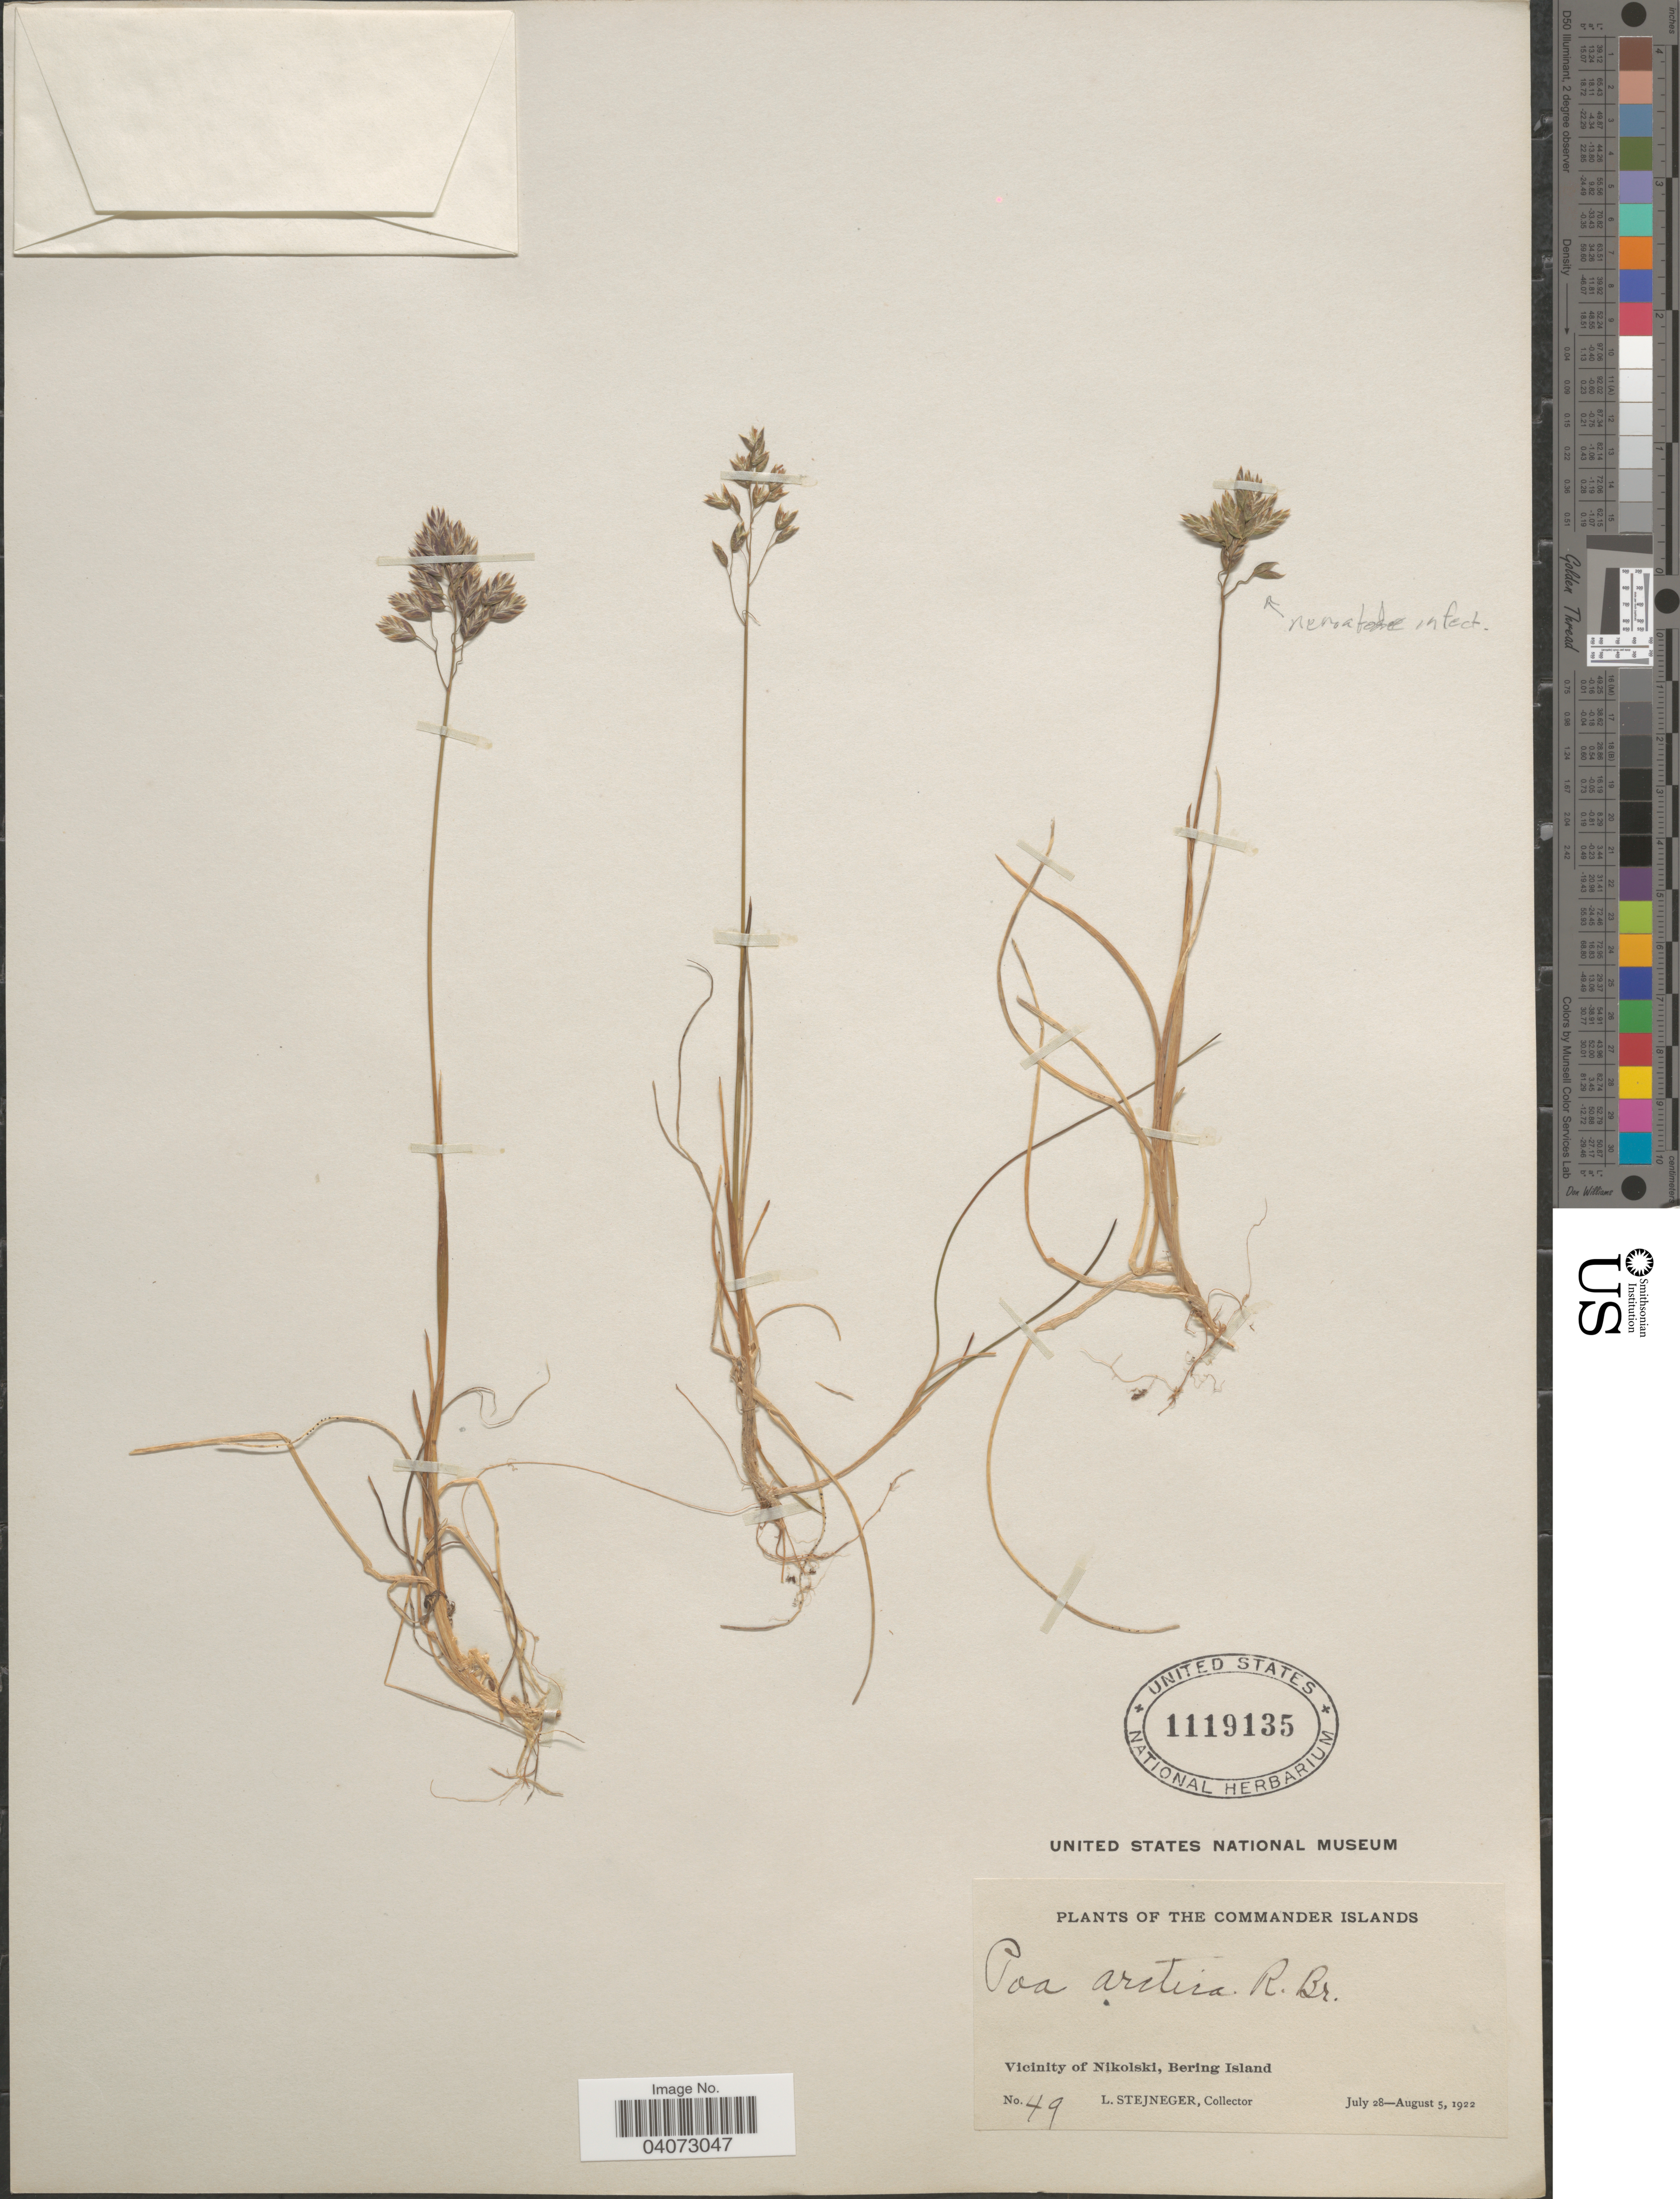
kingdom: Plantae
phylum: Tracheophyta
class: Liliopsida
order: Poales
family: Poaceae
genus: Poa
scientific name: Poa arctica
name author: R. Br.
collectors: L. Stejneger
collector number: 49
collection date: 1922-07-28/1922-08-05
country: Russian Federation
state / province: Kamchatka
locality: Commander Islands. Vicinity of Nikolski. Bering Island.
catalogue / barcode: US 1119135